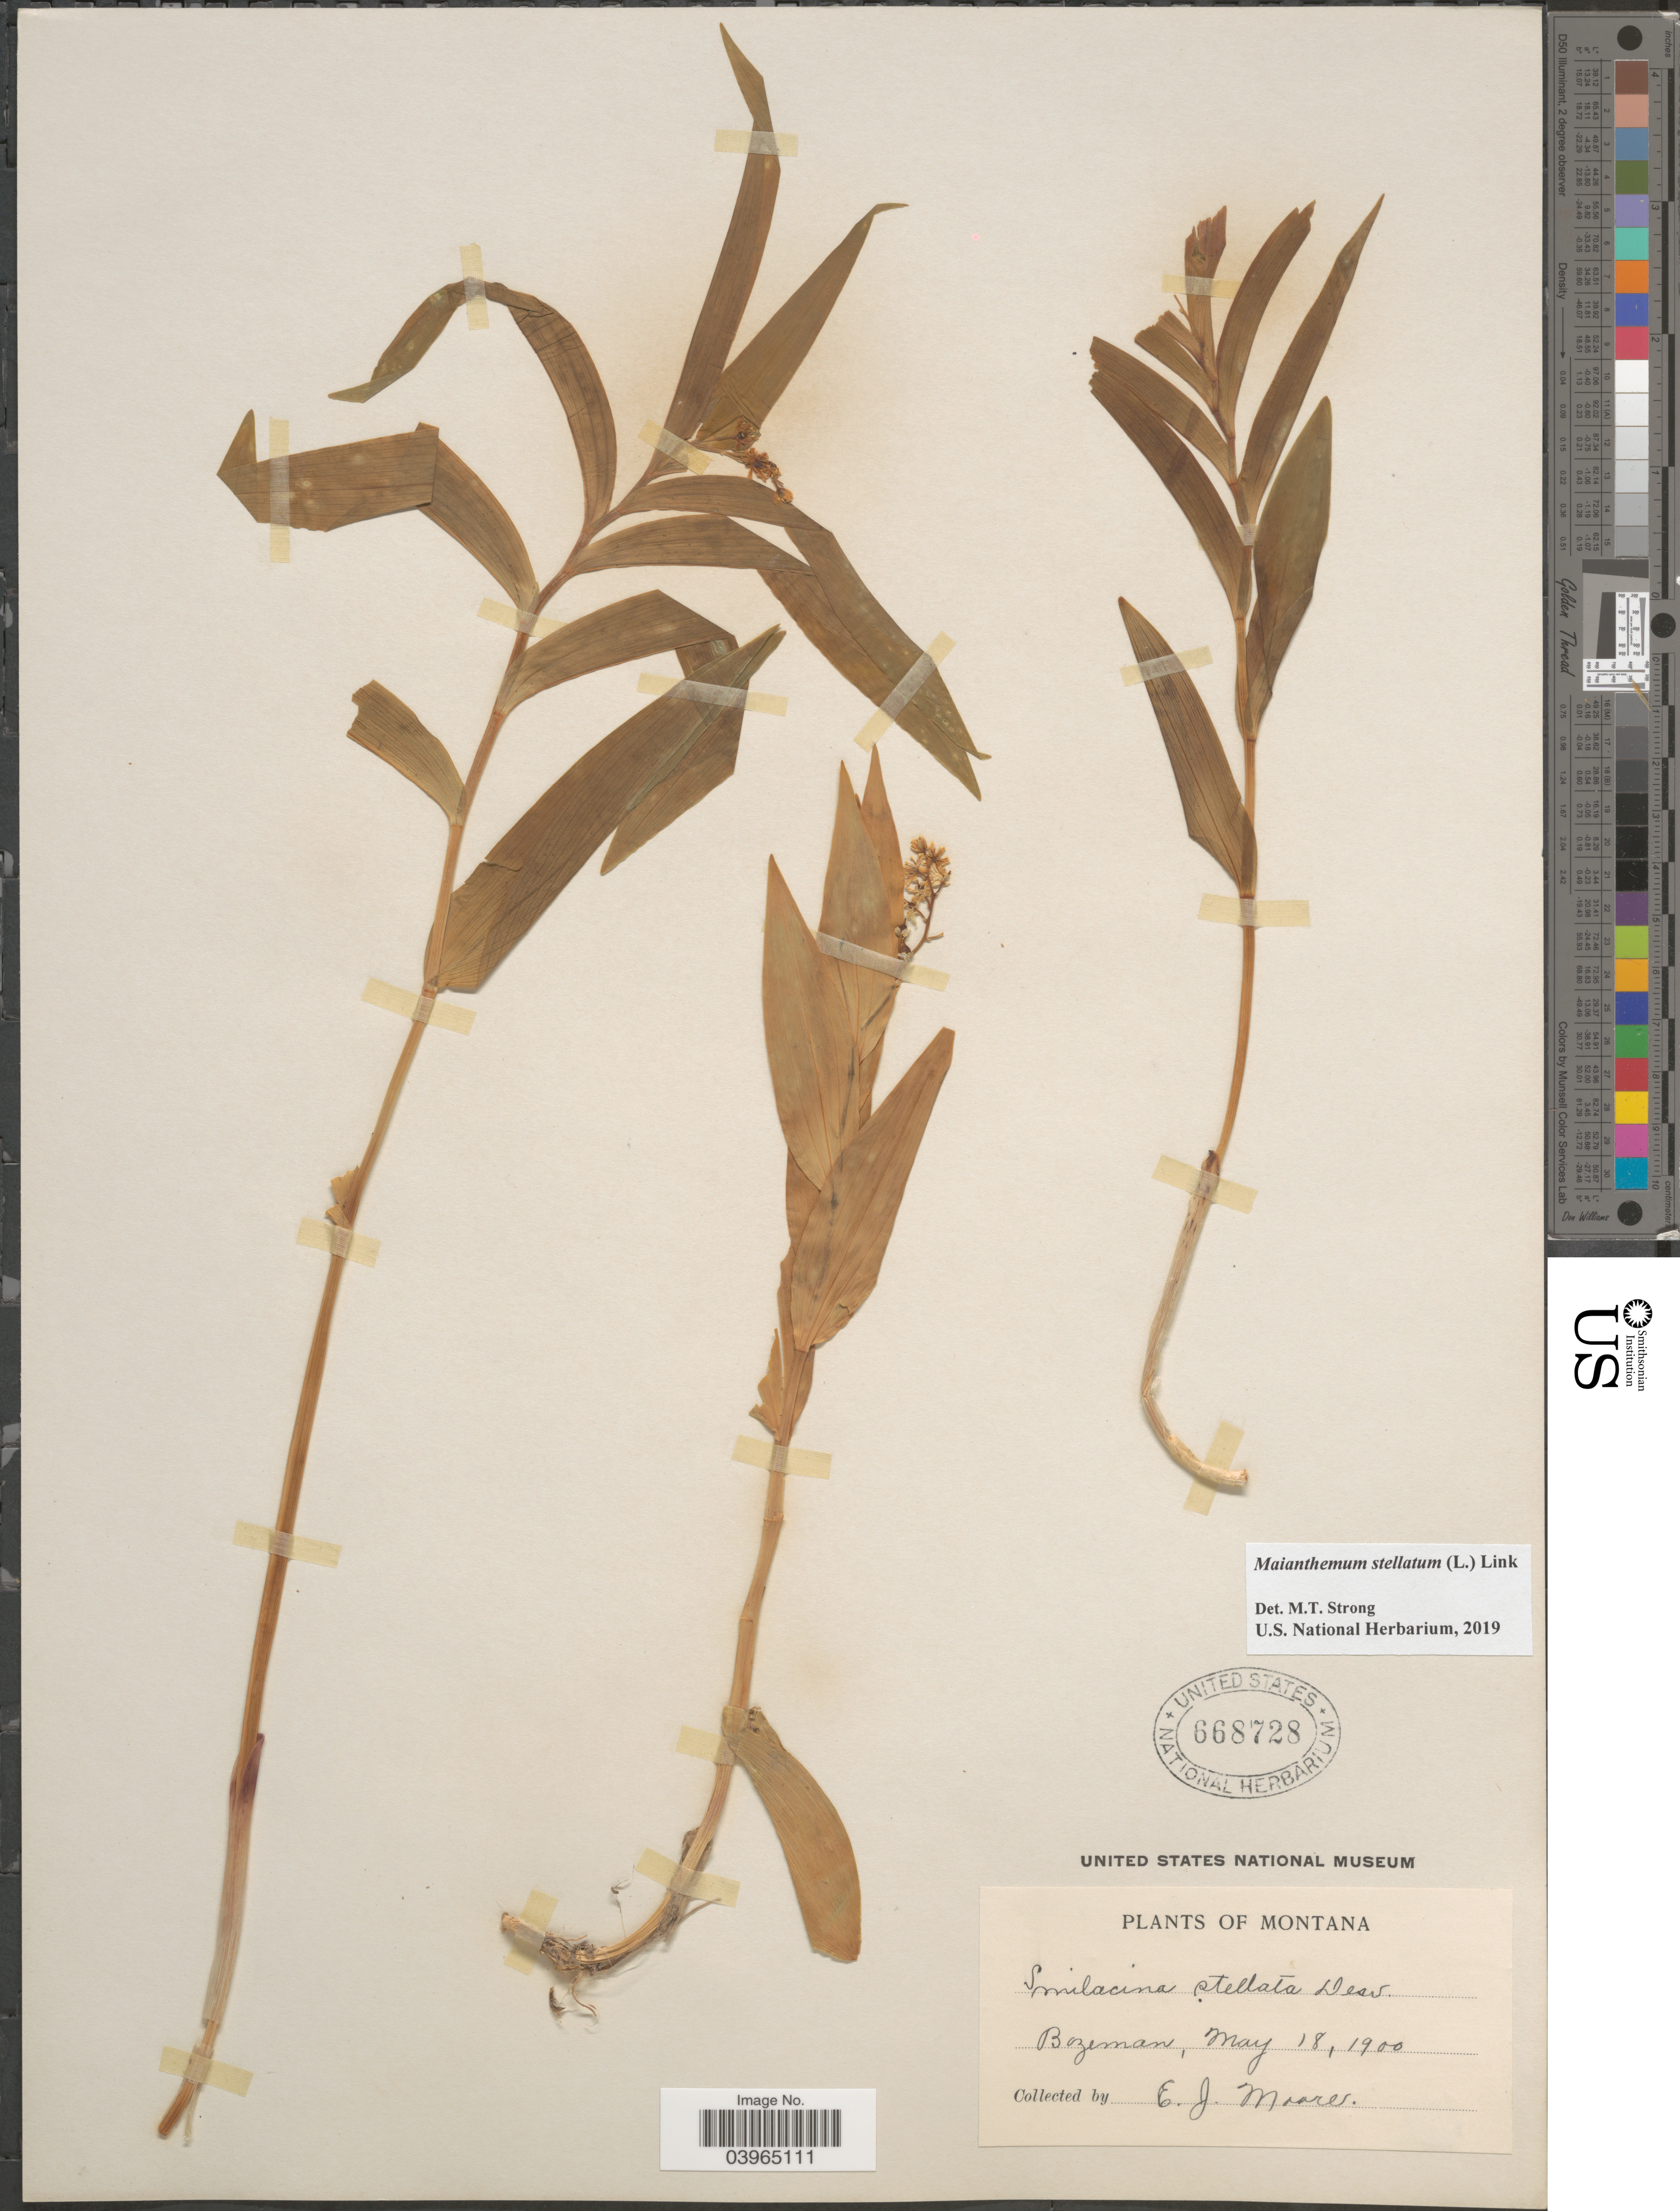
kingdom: Plantae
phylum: Tracheophyta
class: Liliopsida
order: Asparagales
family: Asparagaceae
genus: Maianthemum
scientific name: Maianthemum stellatum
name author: (L.) Link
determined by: Strong, Mark T., (BOT), Smithsonian Institution - National Museum of Natural History (UNITED STATES)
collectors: E. Moore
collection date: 1900-05-18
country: United States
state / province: Montana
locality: Bozeman.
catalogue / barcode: US 668728